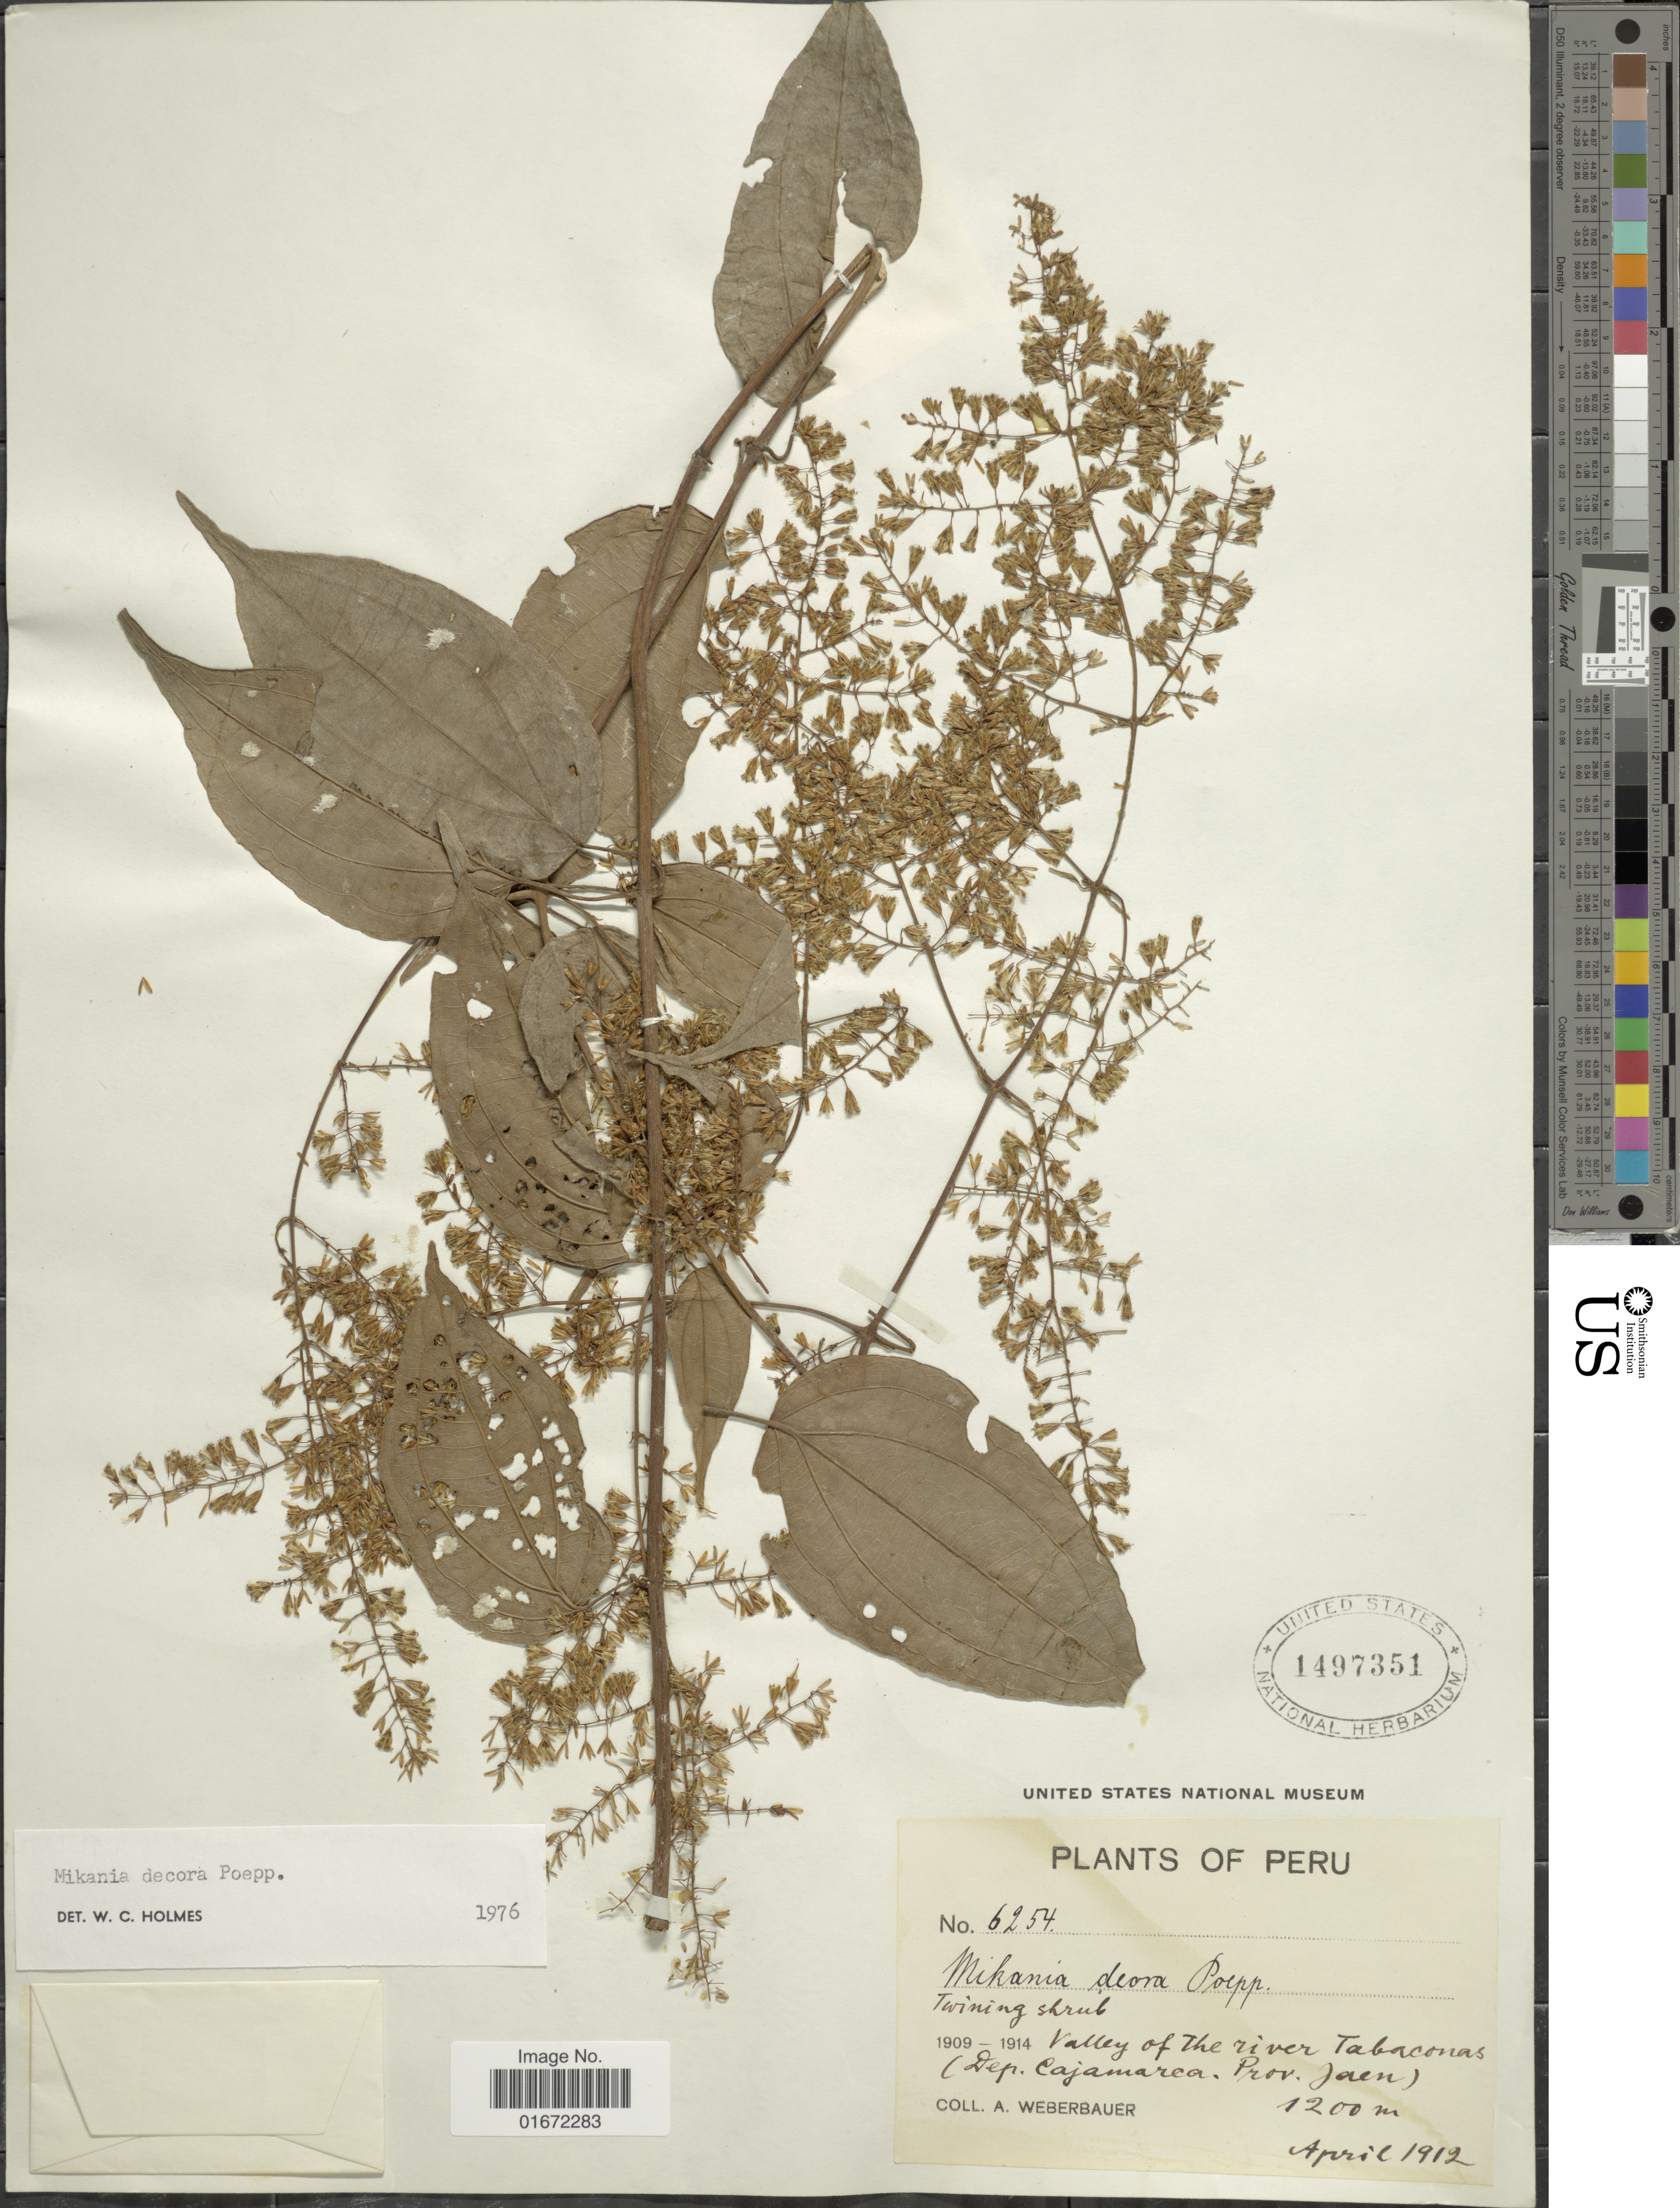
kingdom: Plantae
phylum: Tracheophyta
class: Magnoliopsida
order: Asterales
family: Asteraceae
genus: Mikania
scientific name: Mikania decora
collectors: A. Weberbauer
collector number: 6254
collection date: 1912-04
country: Peru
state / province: Cajamarca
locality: Valley of the river Tabaconas (Dep, Cajamarca, Prov. Jaen)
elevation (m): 1200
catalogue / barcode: US 1497351